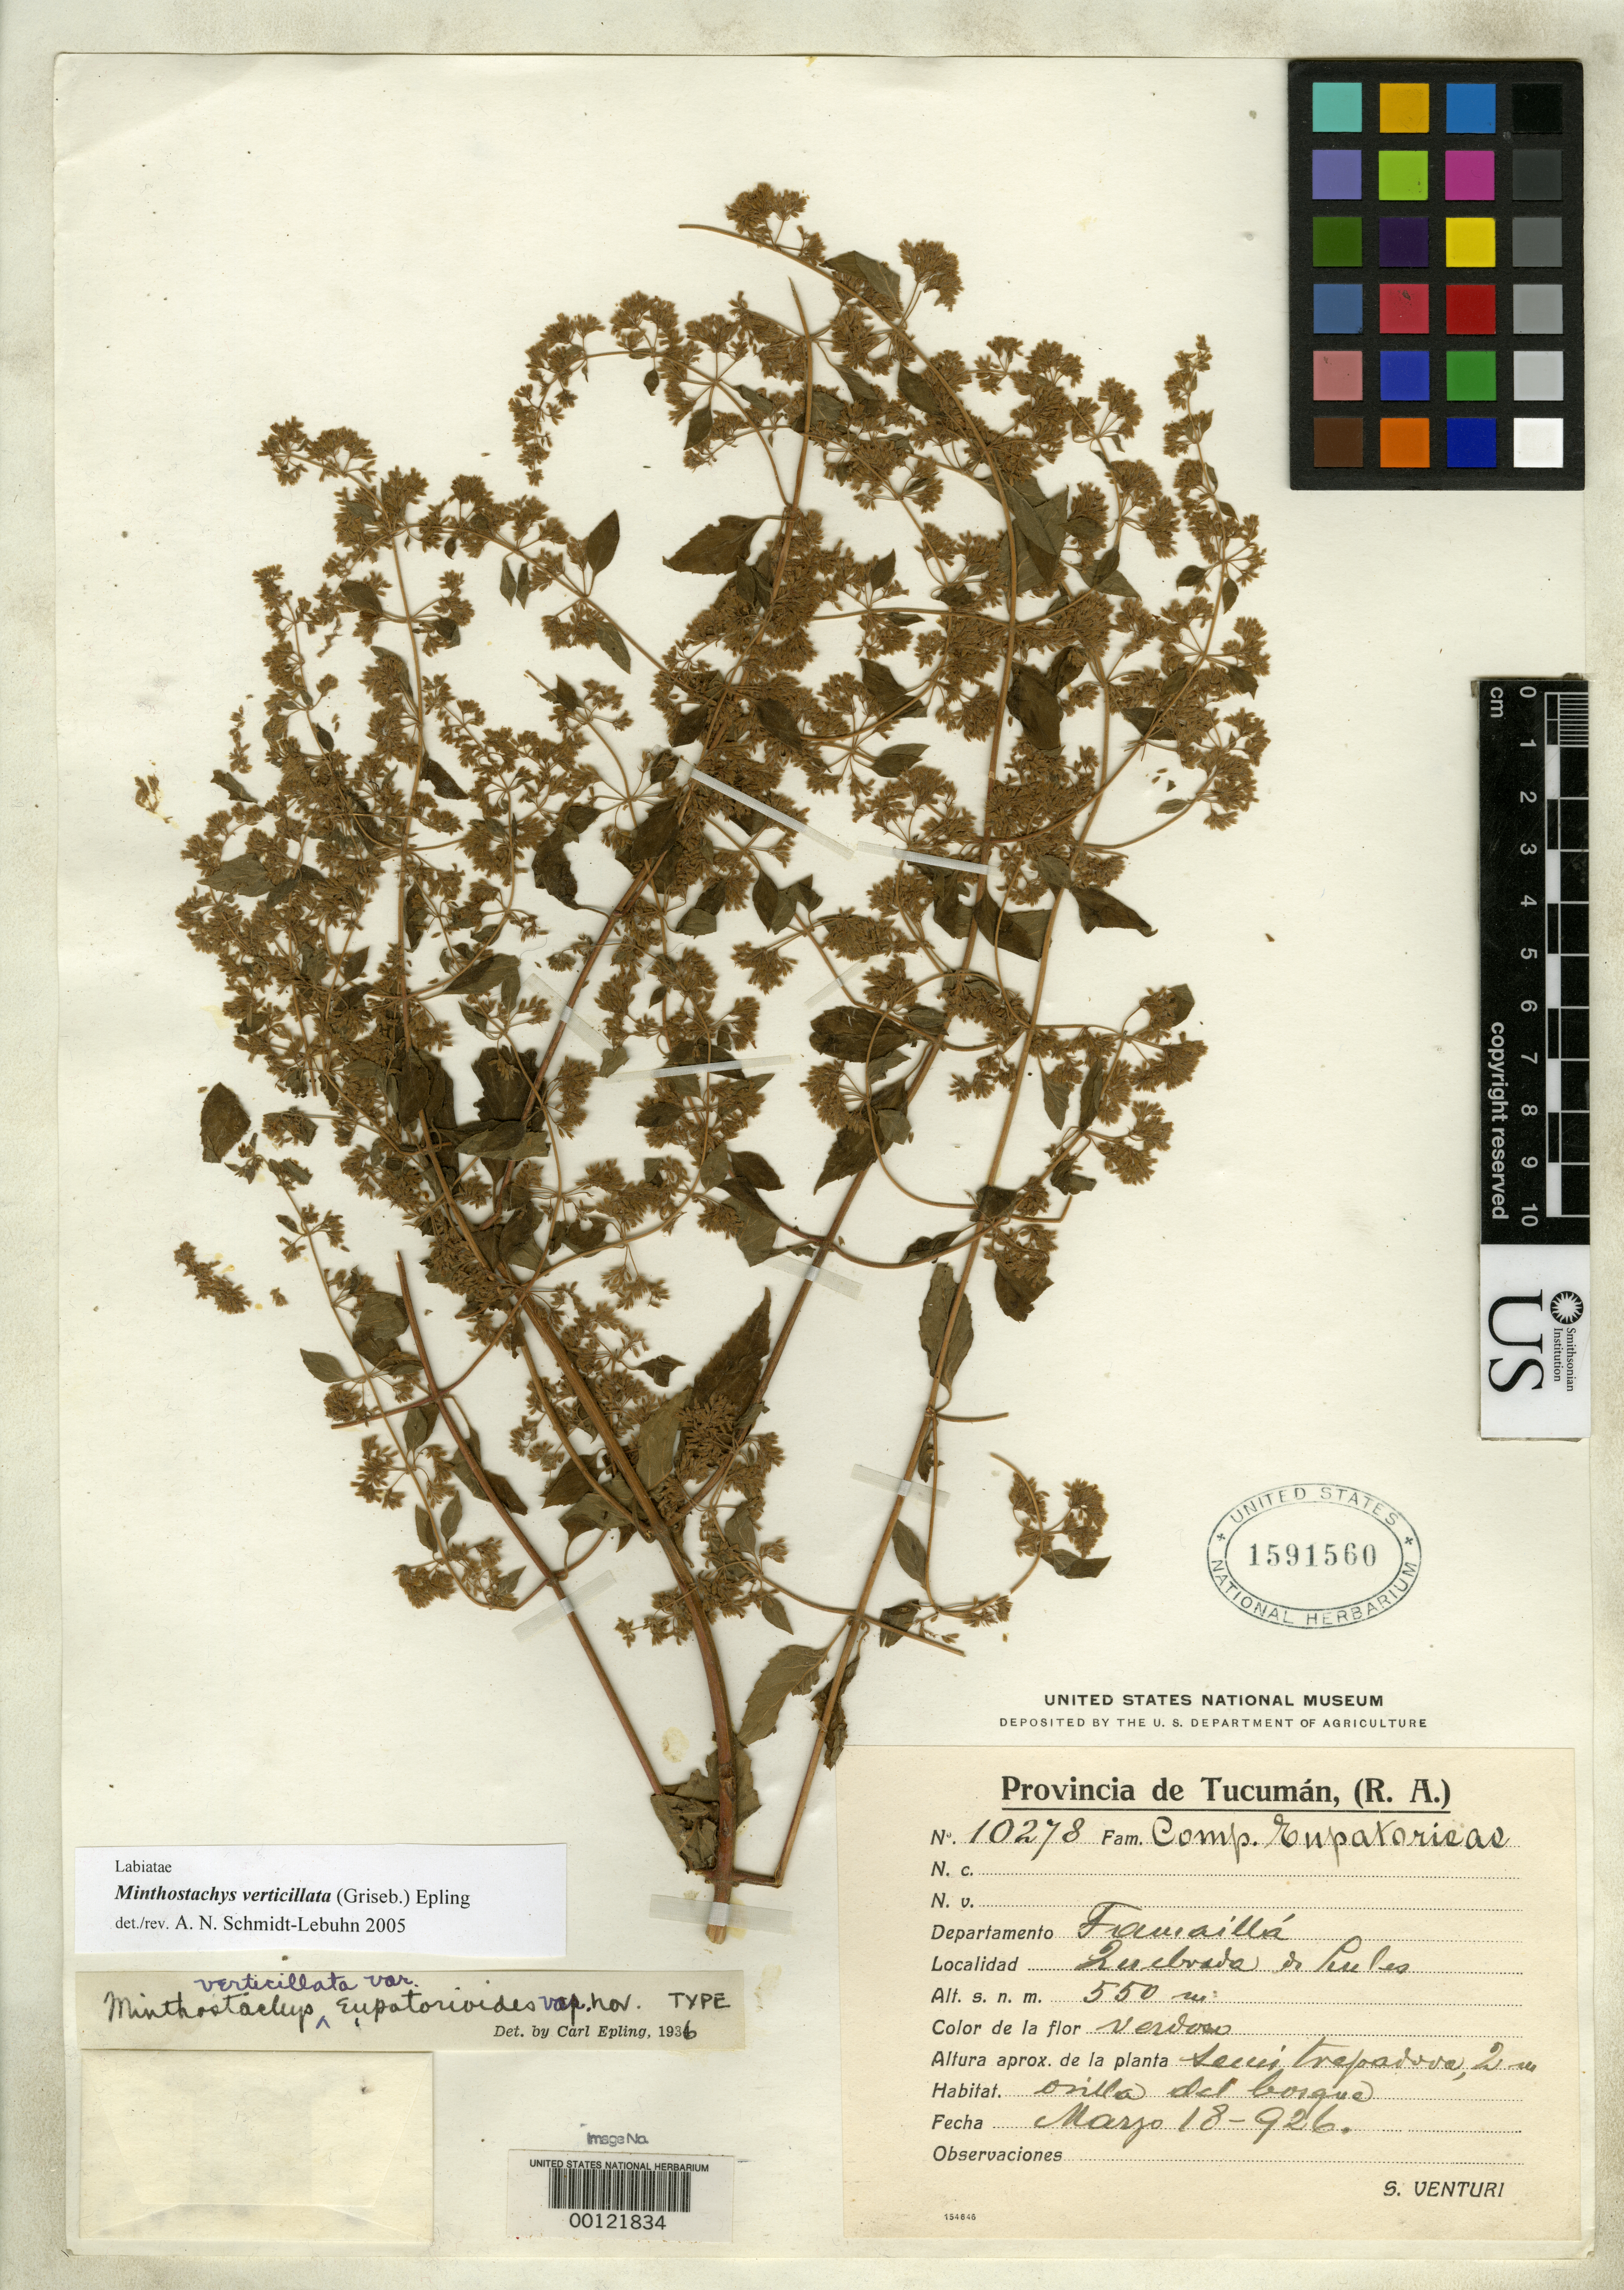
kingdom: Plantae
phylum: Tracheophyta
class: Magnoliopsida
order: Lamiales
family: Lamiaceae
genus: Minthostachys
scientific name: Minthostachys verticillata var. eupatorioides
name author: Epling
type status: Isotype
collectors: S. Venturi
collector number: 10278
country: Argentina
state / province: Catamarca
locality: El Suncho.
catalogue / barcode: US 1591560